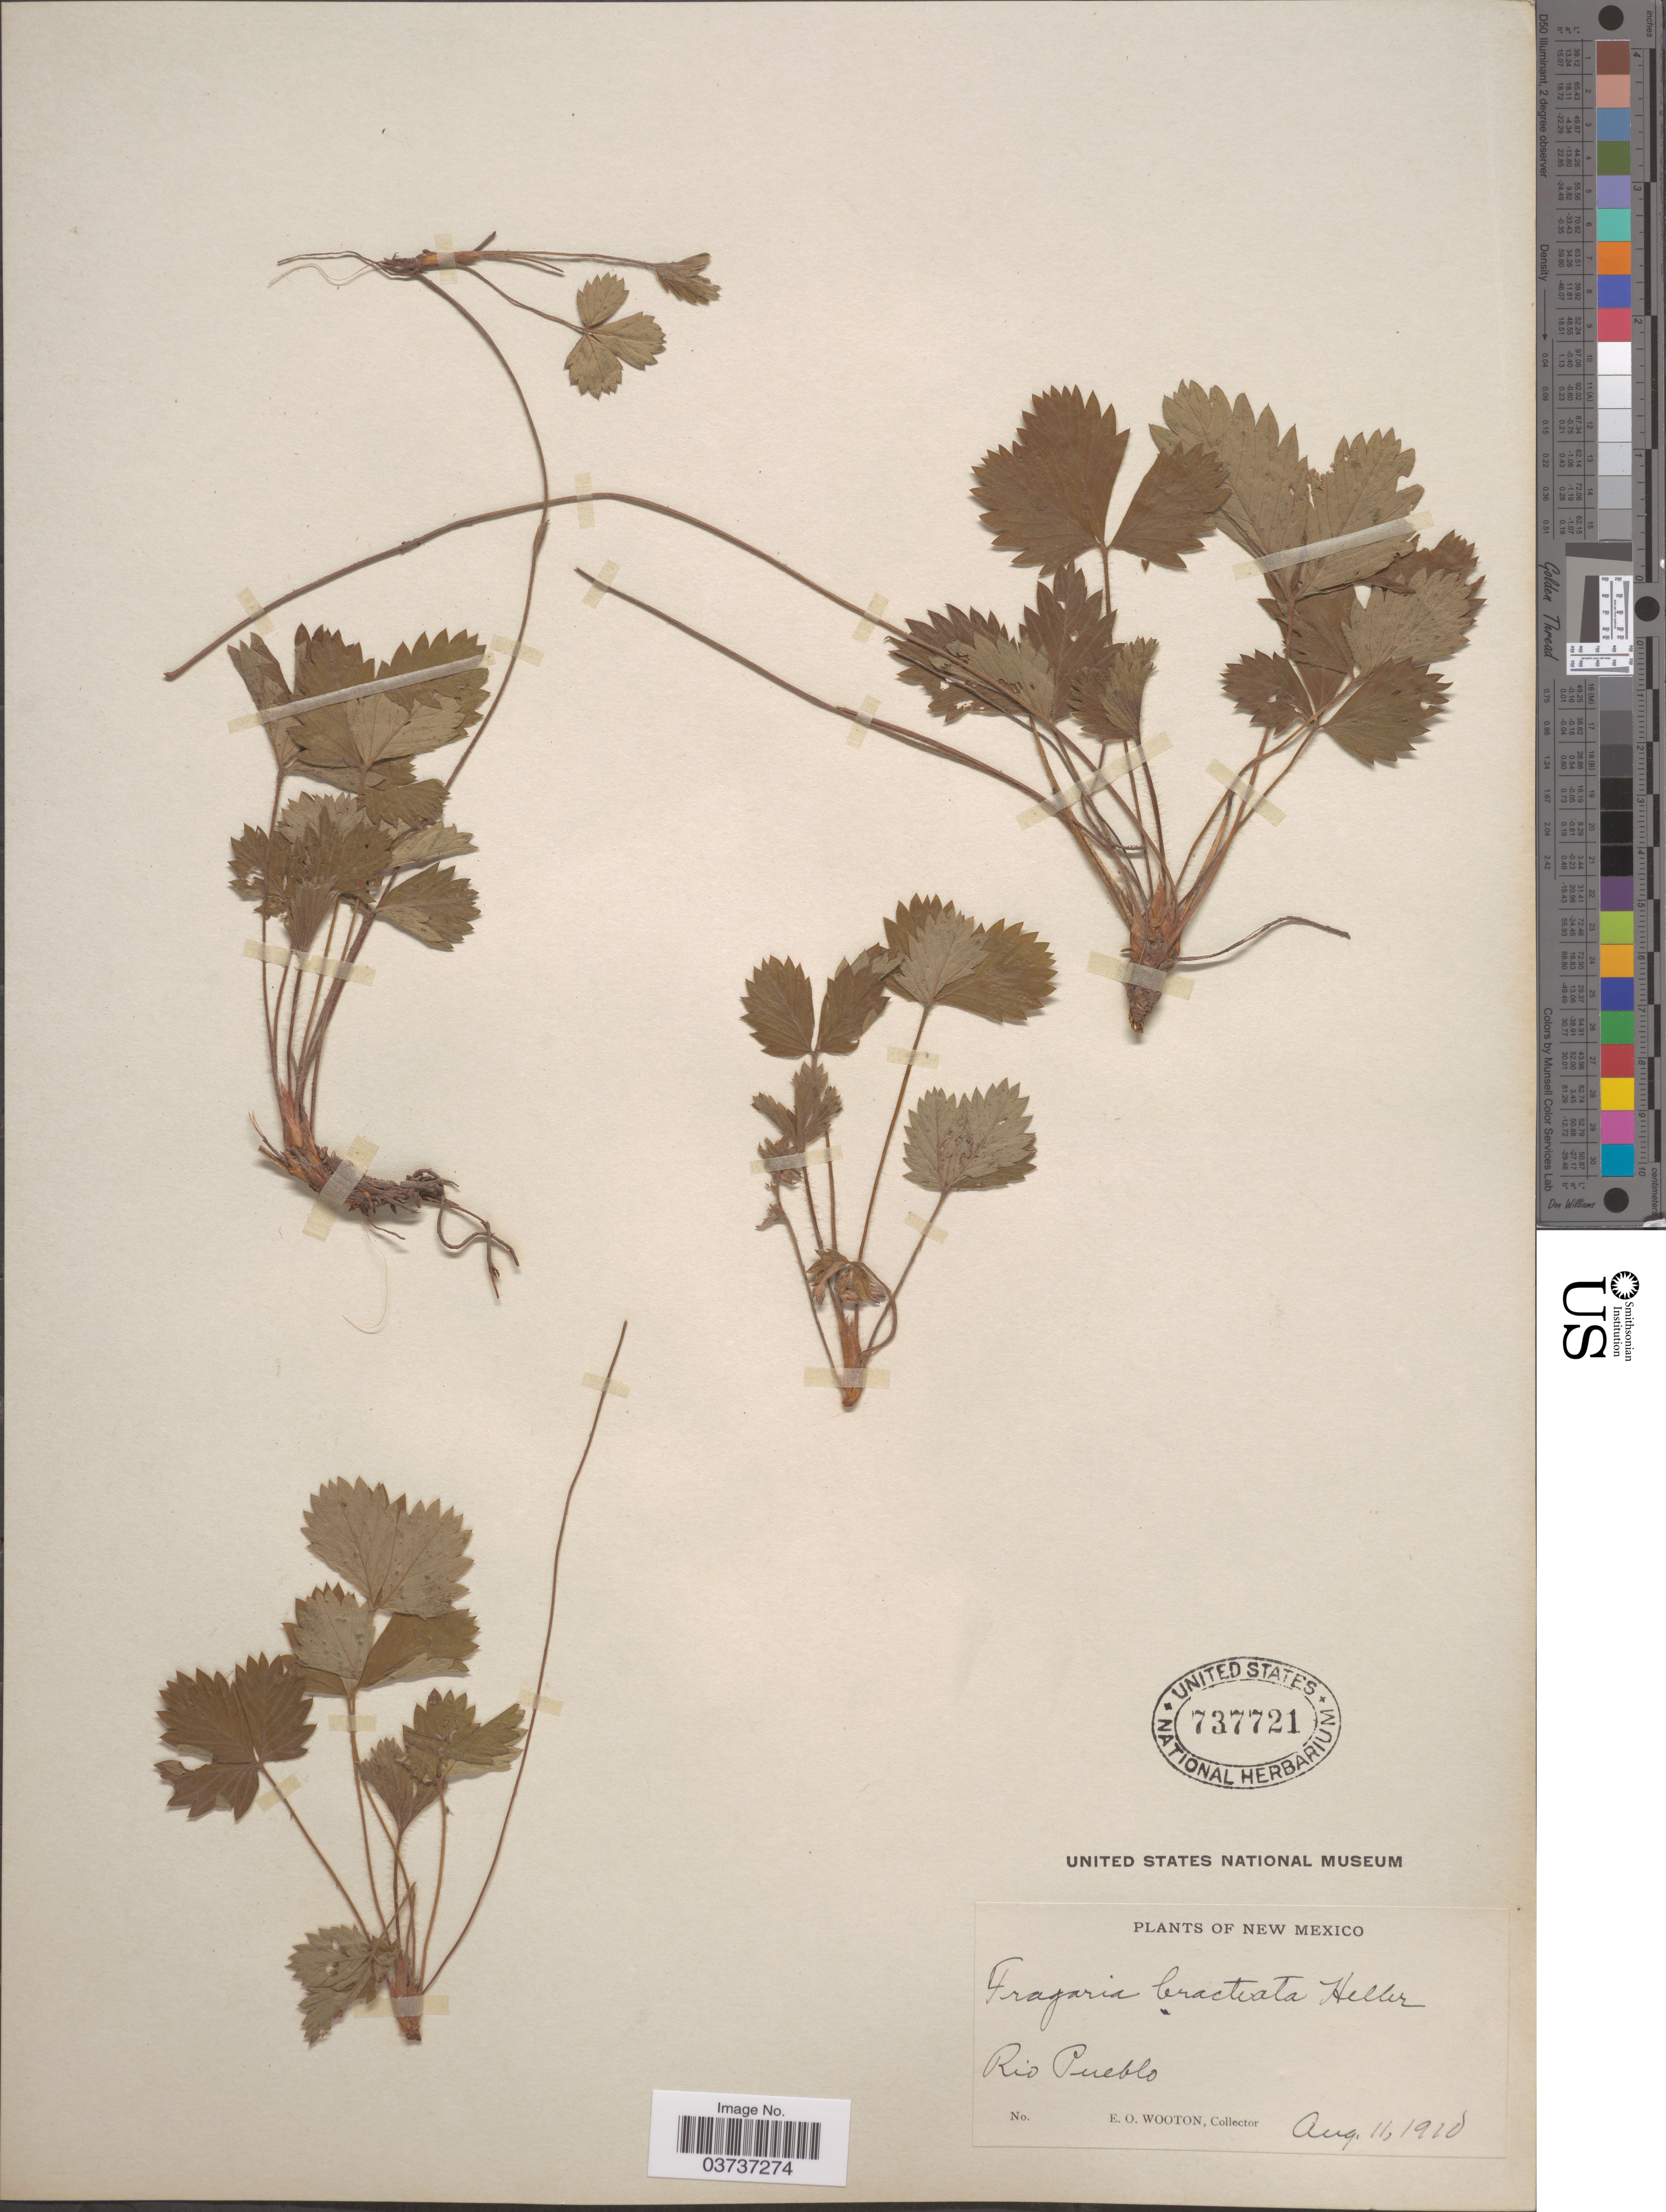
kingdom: Plantae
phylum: Tracheophyta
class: Magnoliopsida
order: Rosales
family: Rosaceae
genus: Fragaria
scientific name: Fragaria vesca var. bracteata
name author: (A. Heller) R.J. Davis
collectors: E. O. Wooton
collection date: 1910-08-11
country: United States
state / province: New Mexico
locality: Rio Pueblo.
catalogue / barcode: US 737721